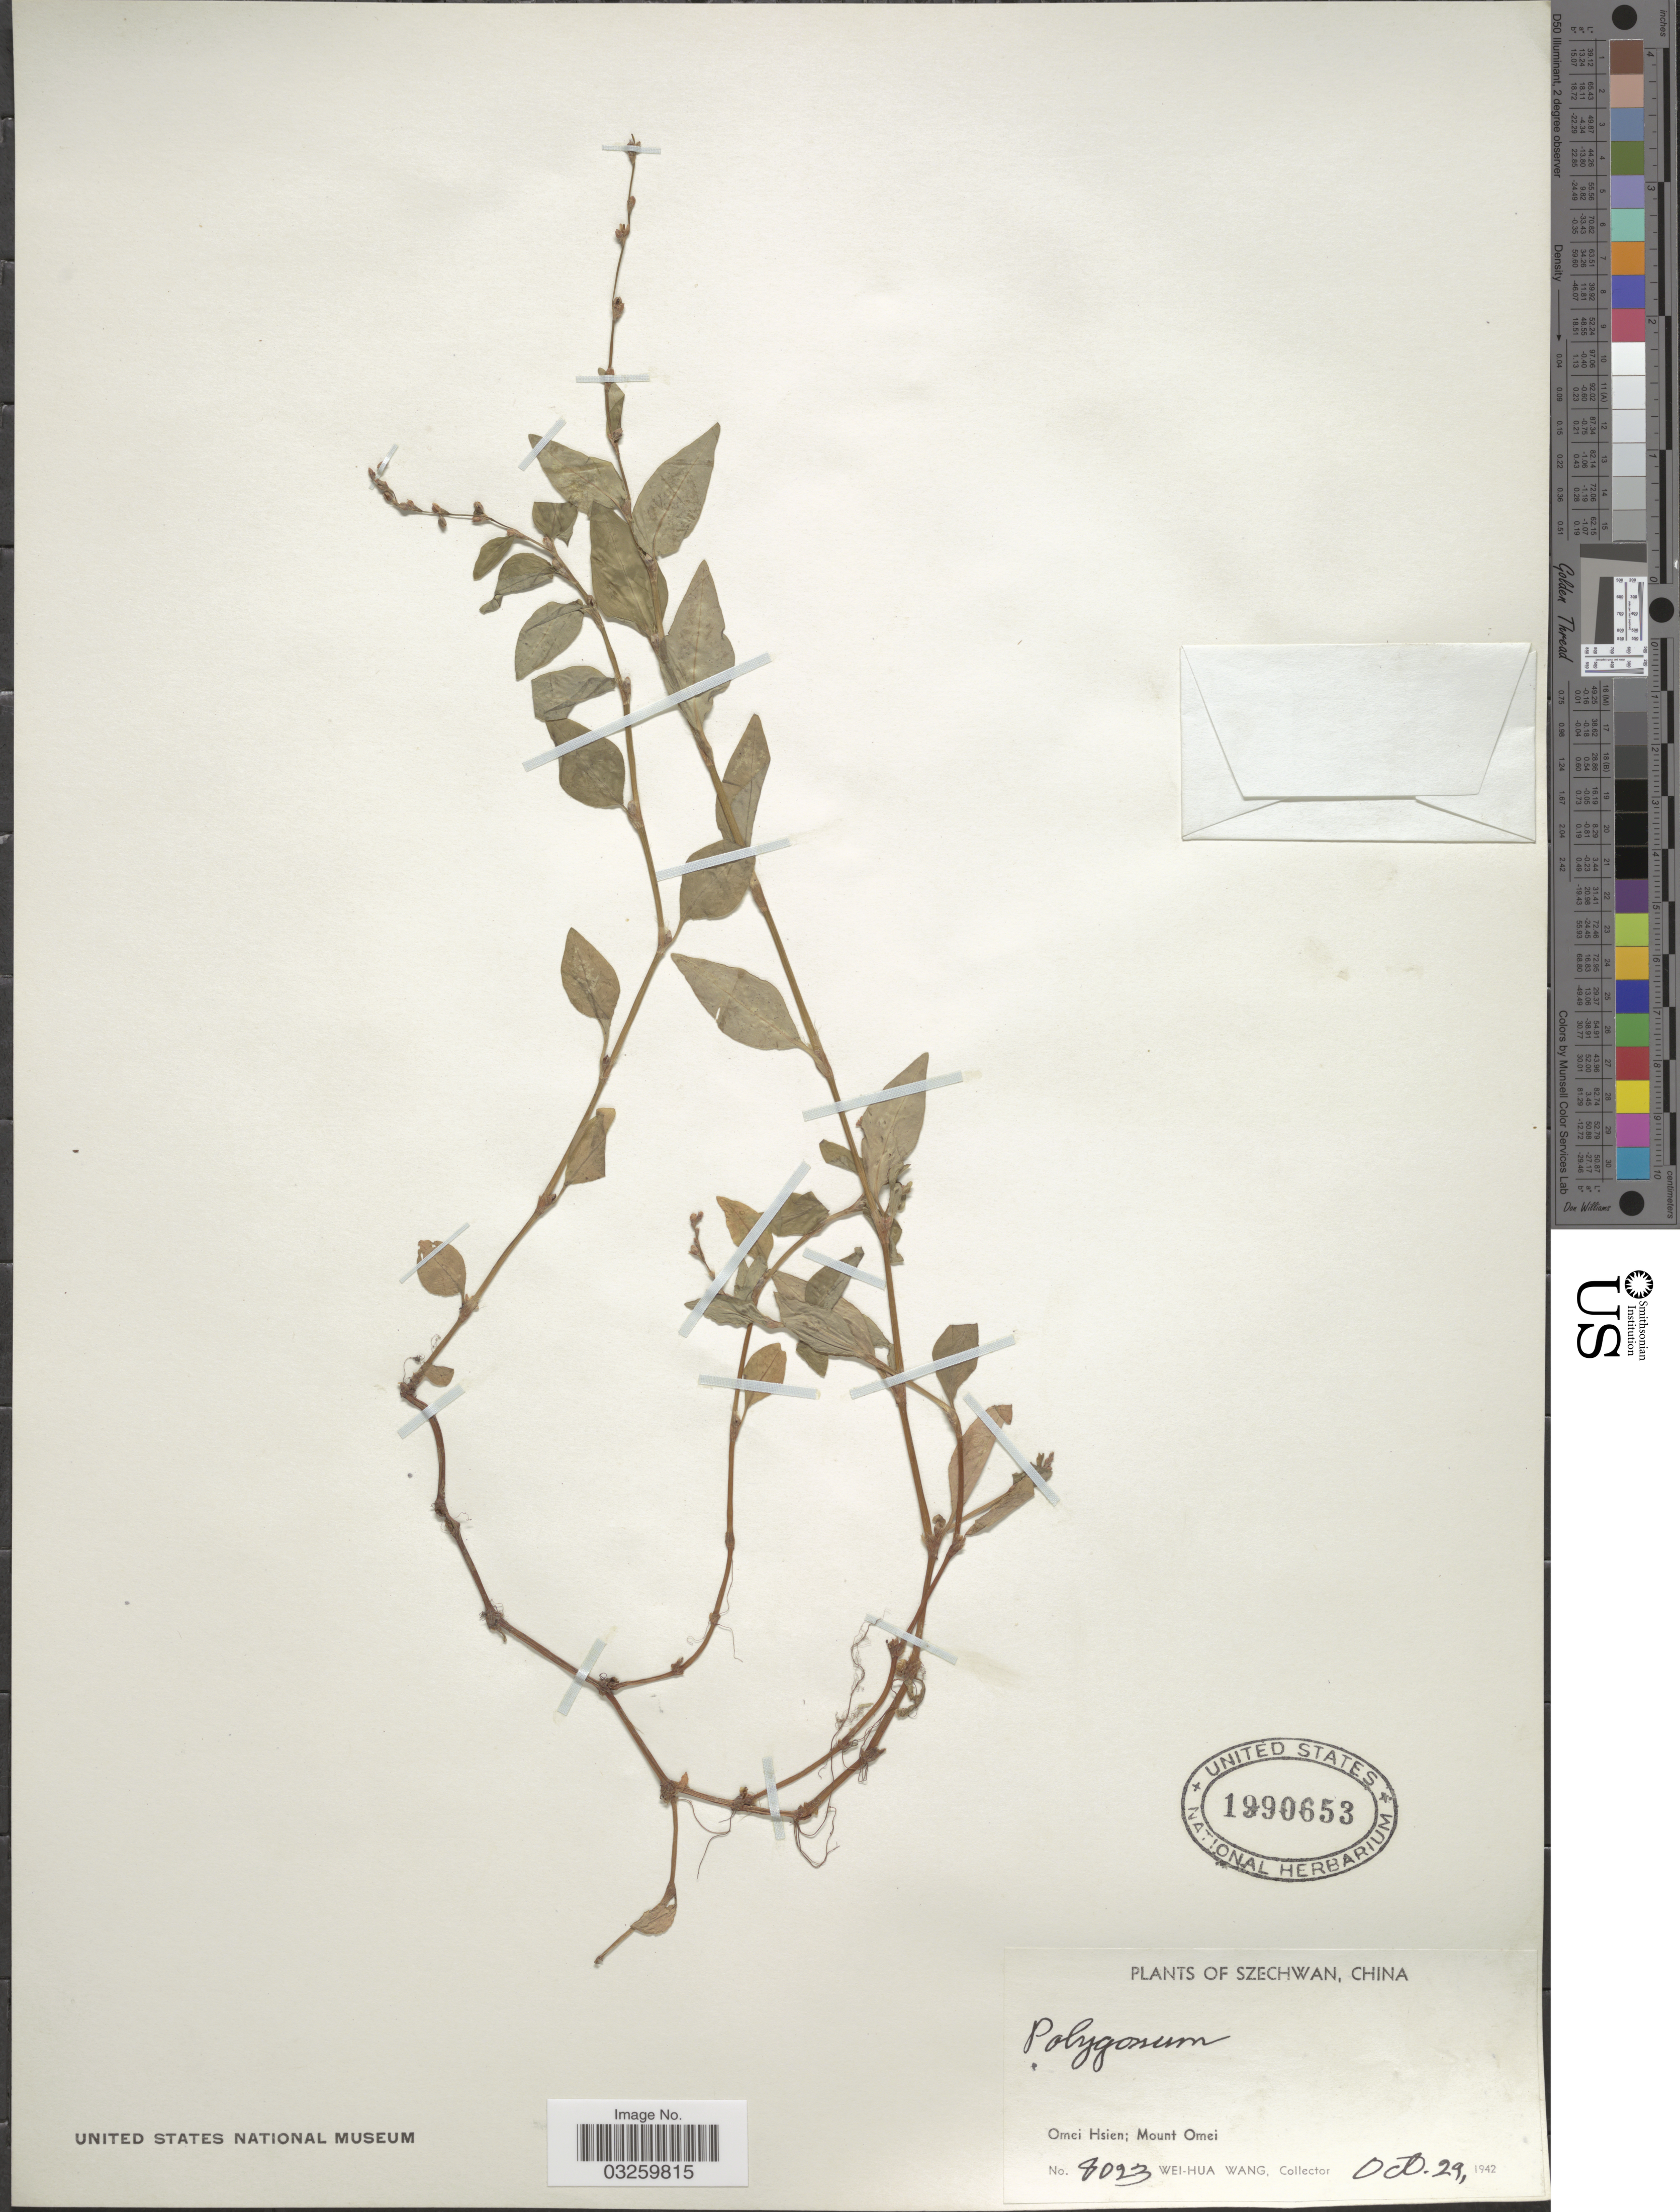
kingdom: Plantae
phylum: Tracheophyta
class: Magnoliopsida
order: Caryophyllales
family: Polygonaceae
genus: Polygonum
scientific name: Polygonum sp.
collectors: W. Wang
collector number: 8023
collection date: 1942-10-29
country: China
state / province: Sichuan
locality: Szechwan. Omei Hsien; Mount Omei.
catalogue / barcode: US 1990653